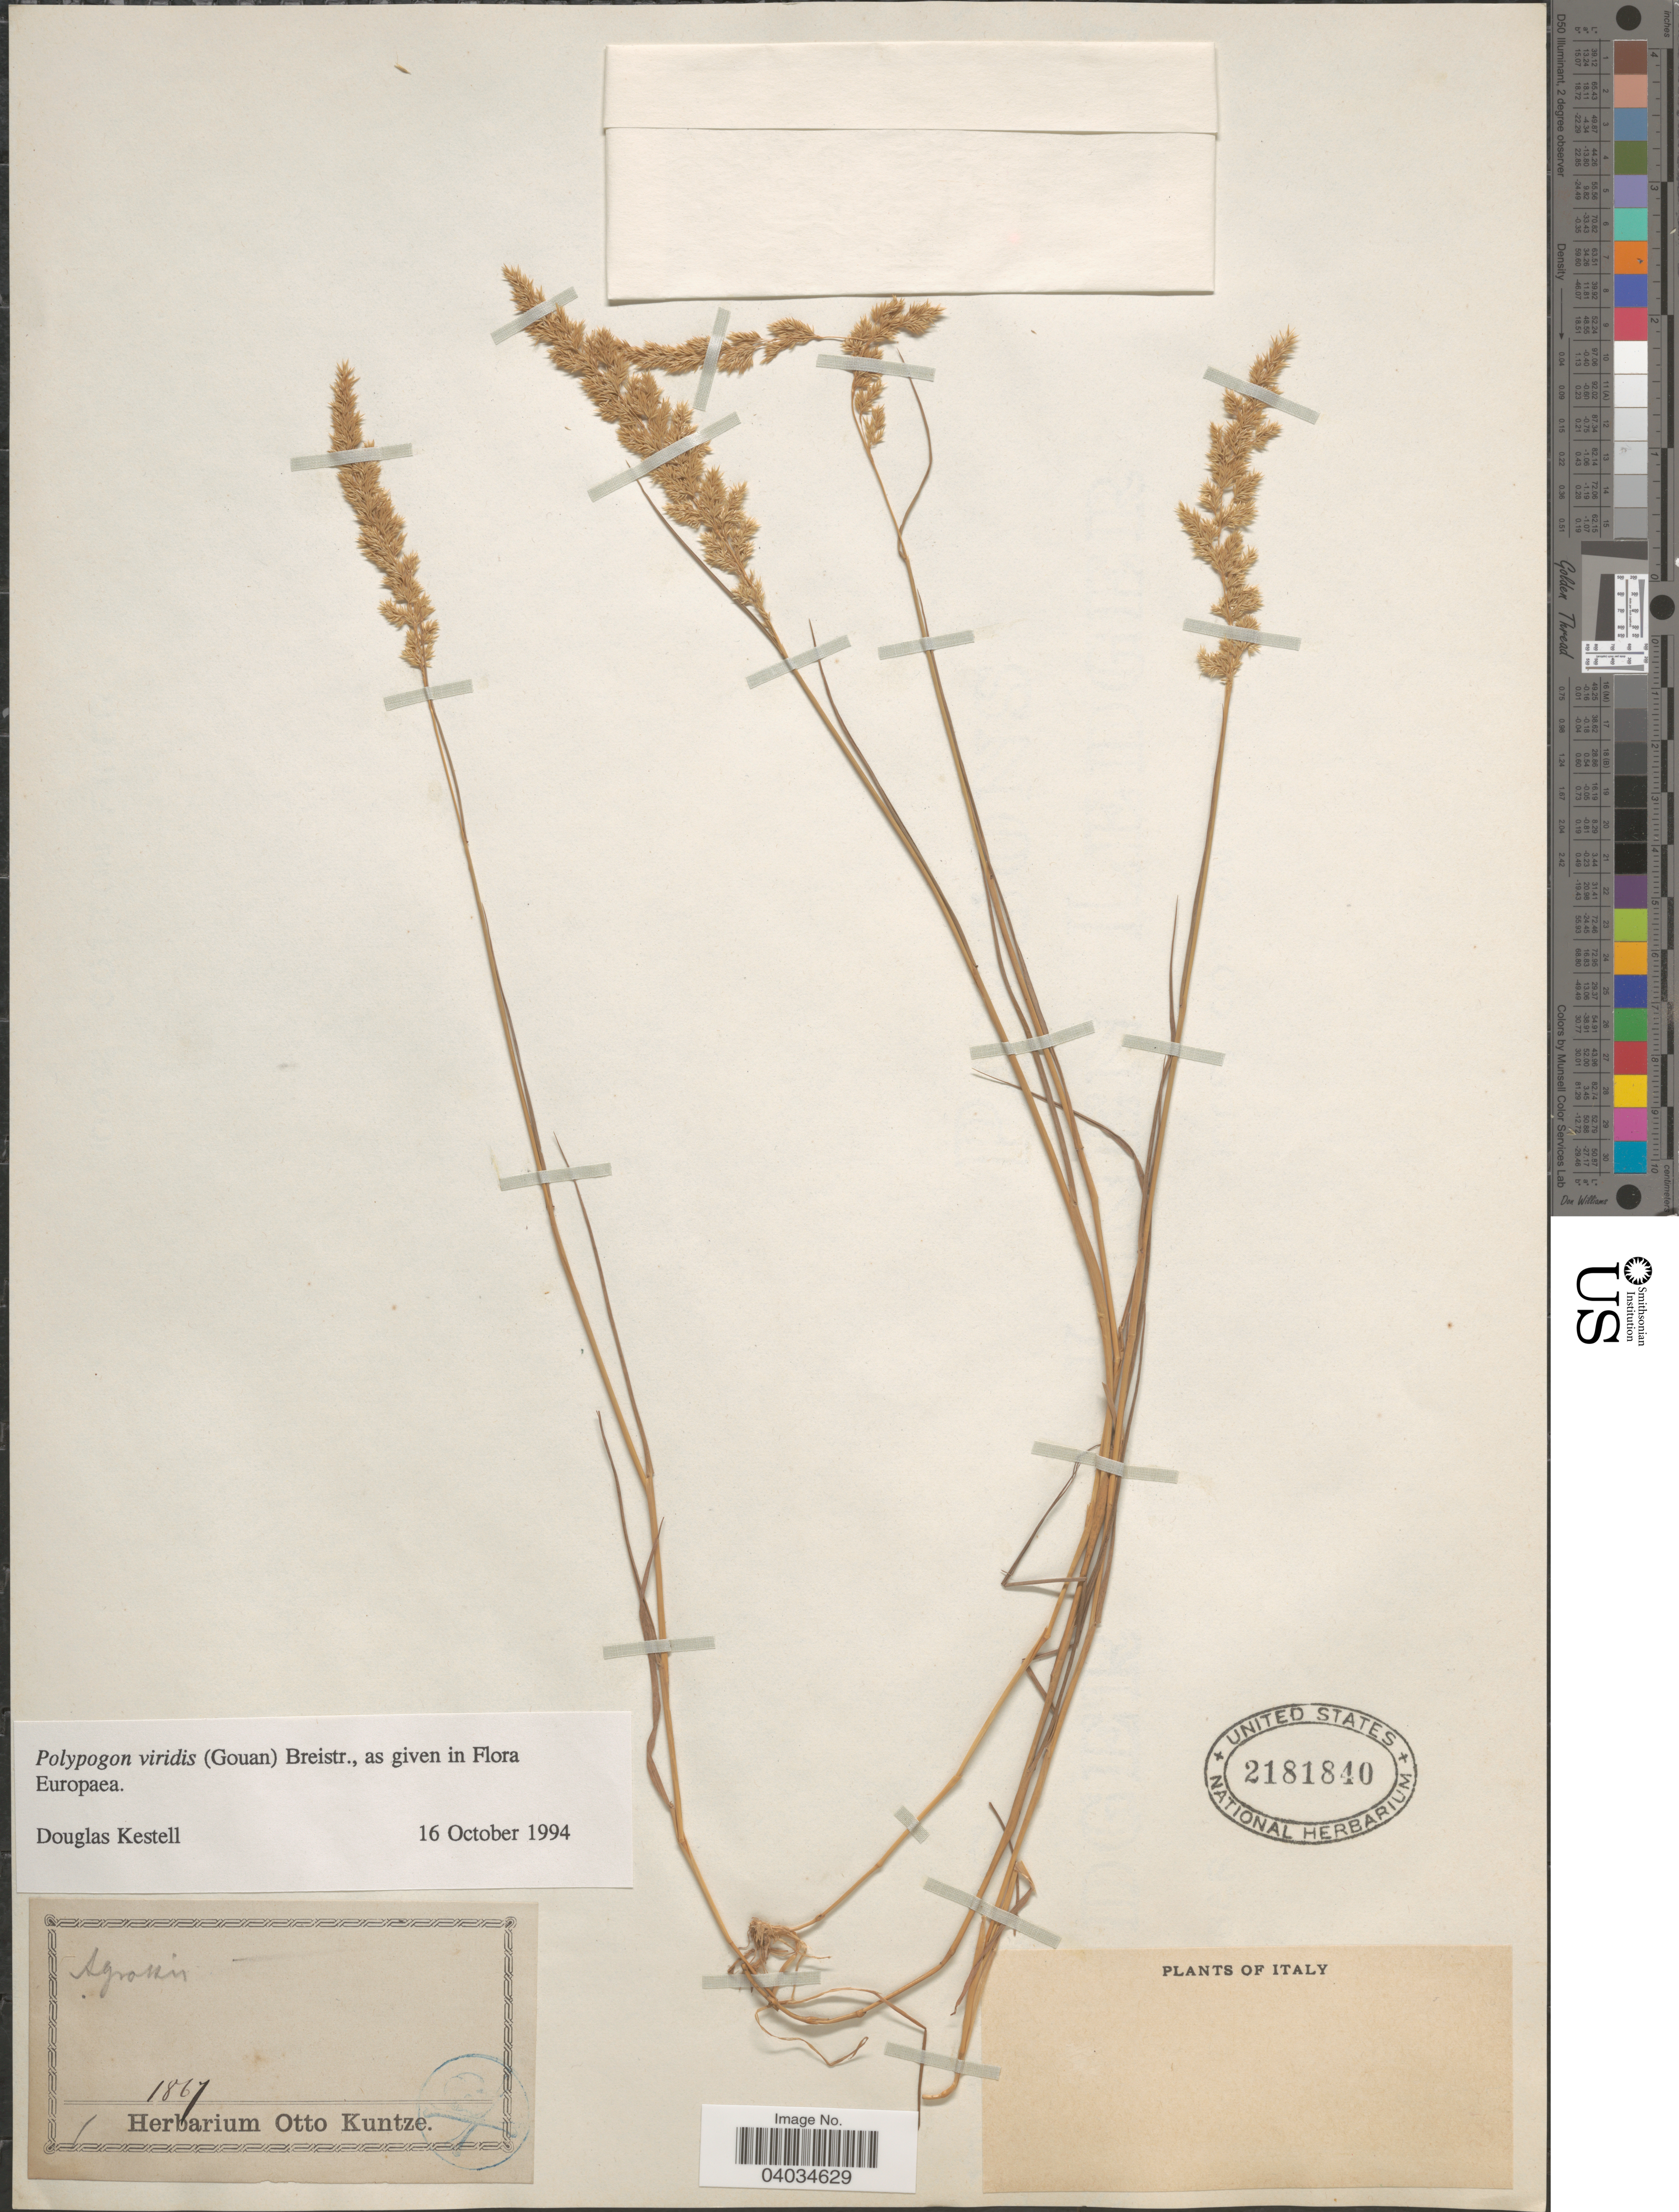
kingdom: Plantae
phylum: Tracheophyta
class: Liliopsida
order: Poales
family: Poaceae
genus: Polypogon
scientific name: Polypogon viridis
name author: (Gouan) Breistroffer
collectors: ex herb. Otto Kuntze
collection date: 1867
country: Italy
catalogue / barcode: US 2181840